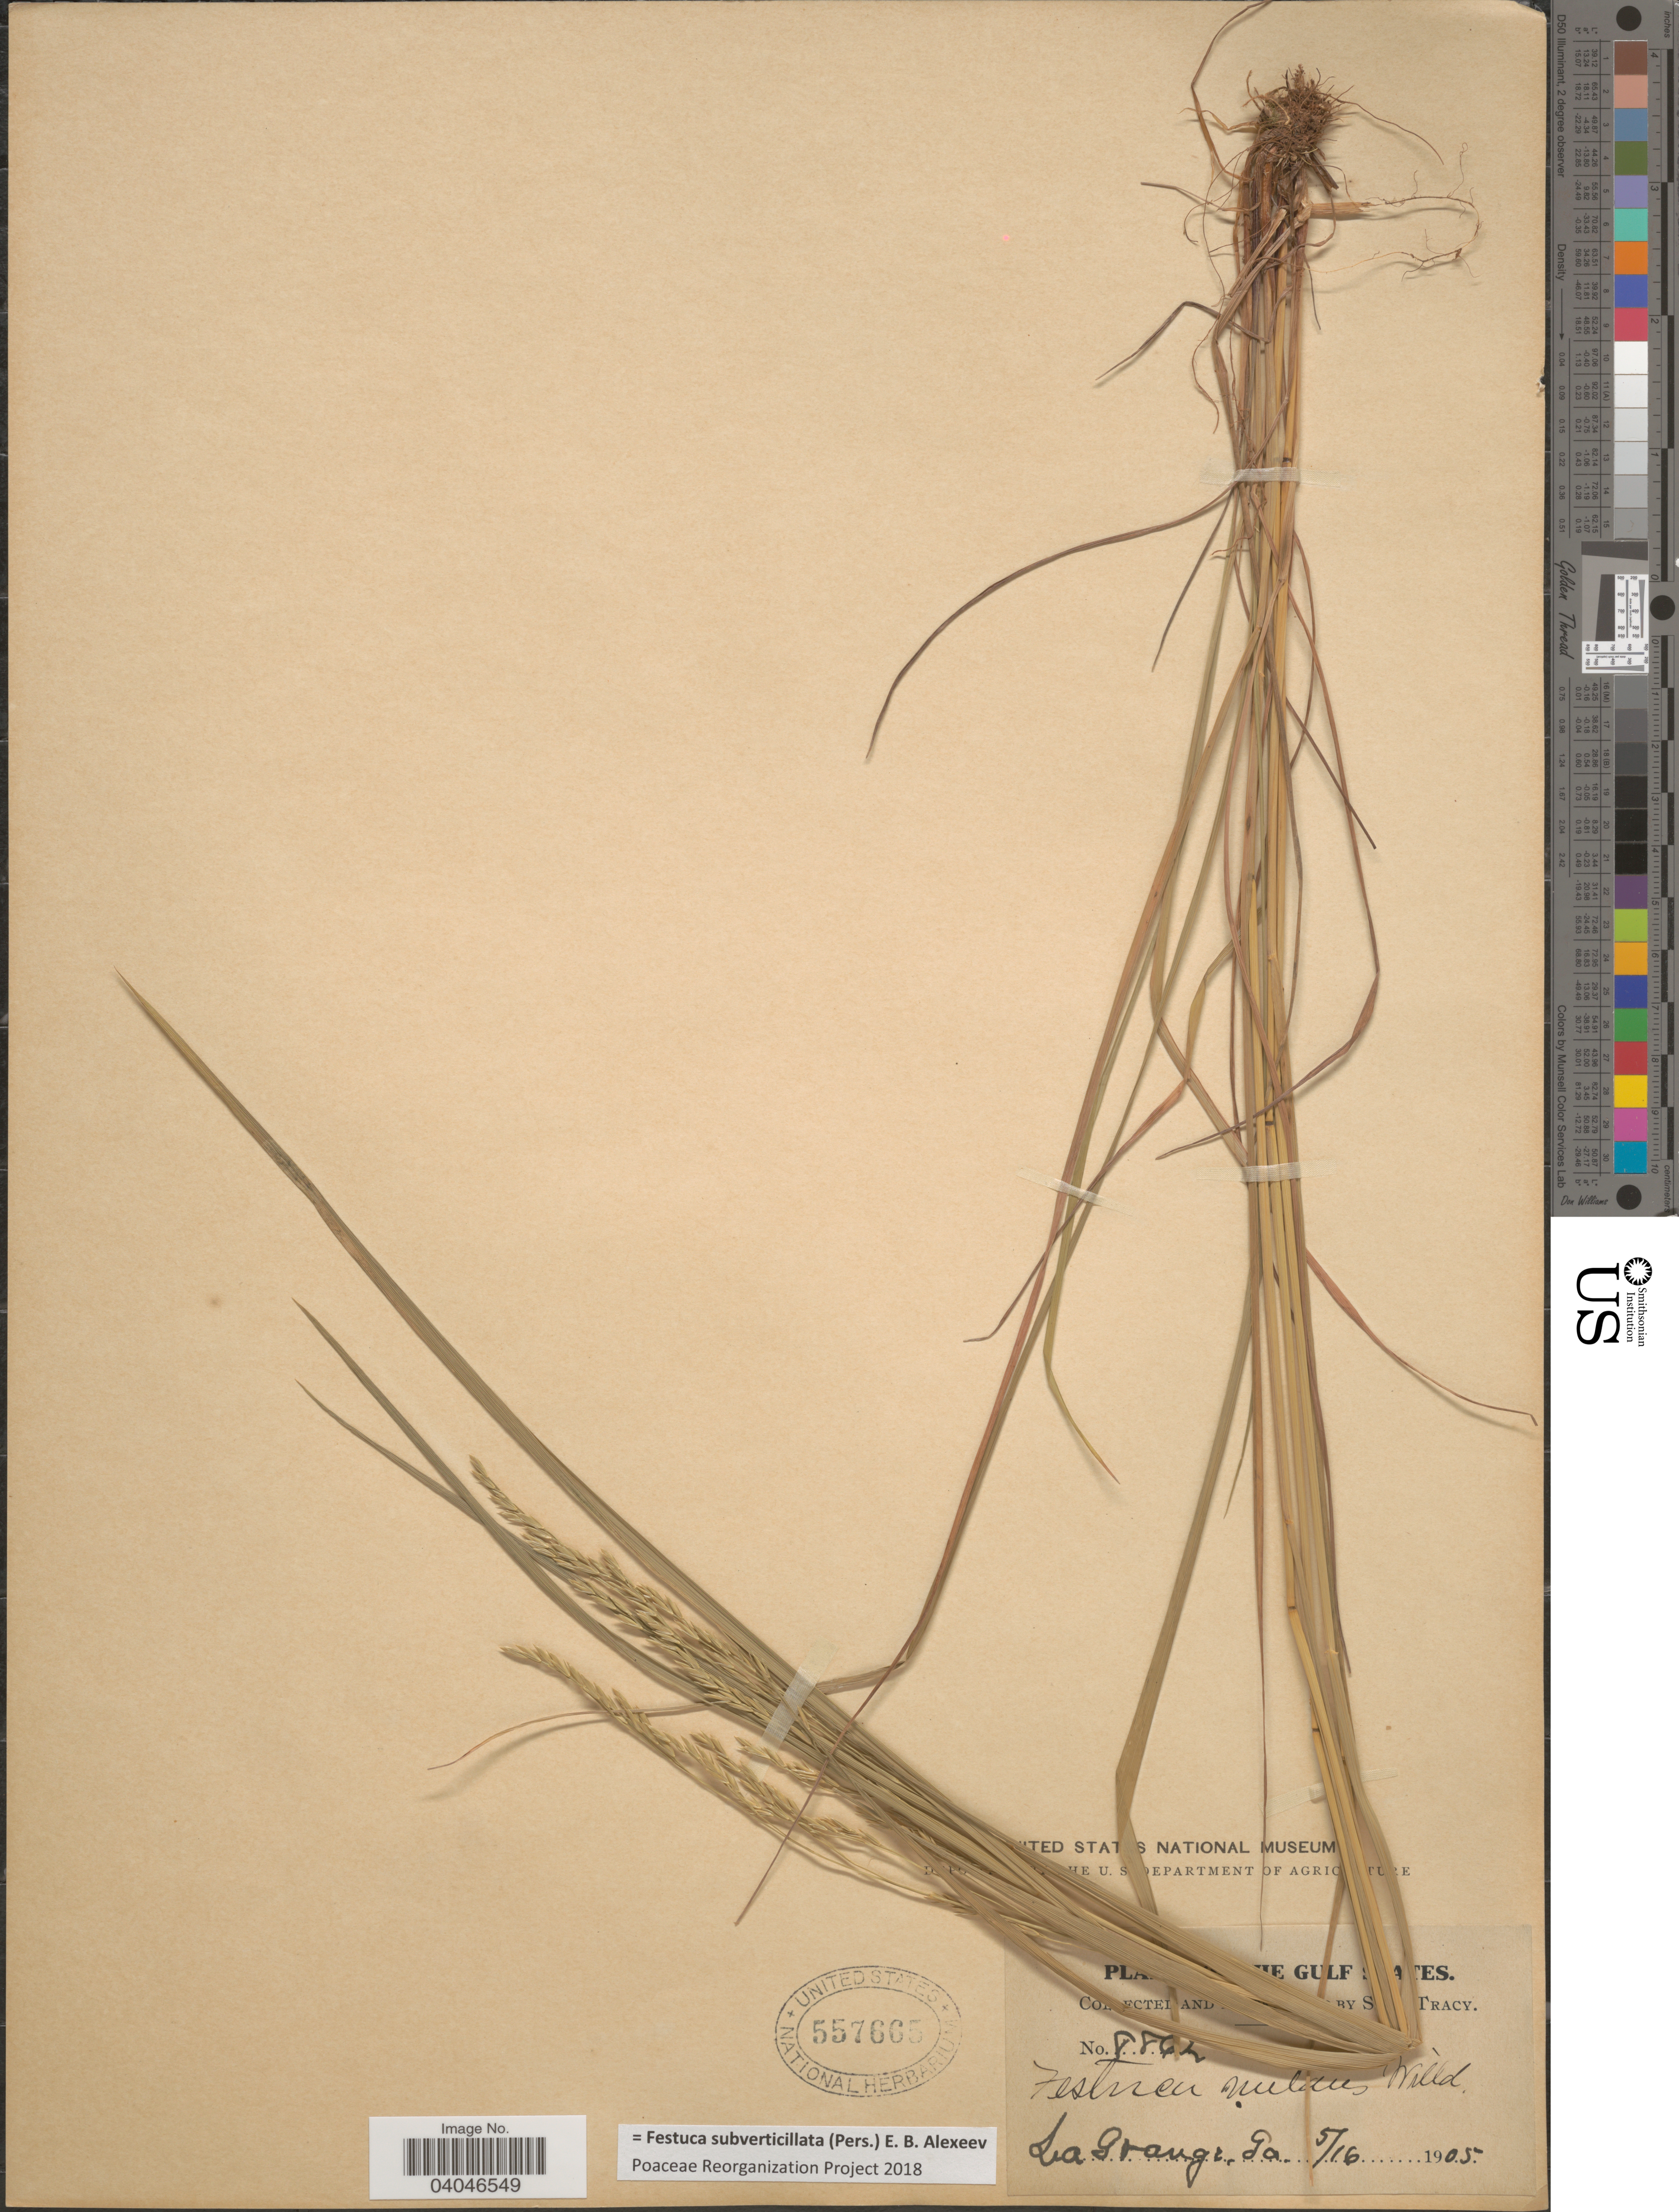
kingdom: Plantae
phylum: Tracheophyta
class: Liliopsida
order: Poales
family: Poaceae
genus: Festuca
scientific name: Festuca subverticillata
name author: (Pers.) E.B. Alexeev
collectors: S. M. Tracy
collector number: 8862*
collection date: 1905-05-16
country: United States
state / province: Georgia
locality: The Gulf States. La Grange.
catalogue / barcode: US 557665